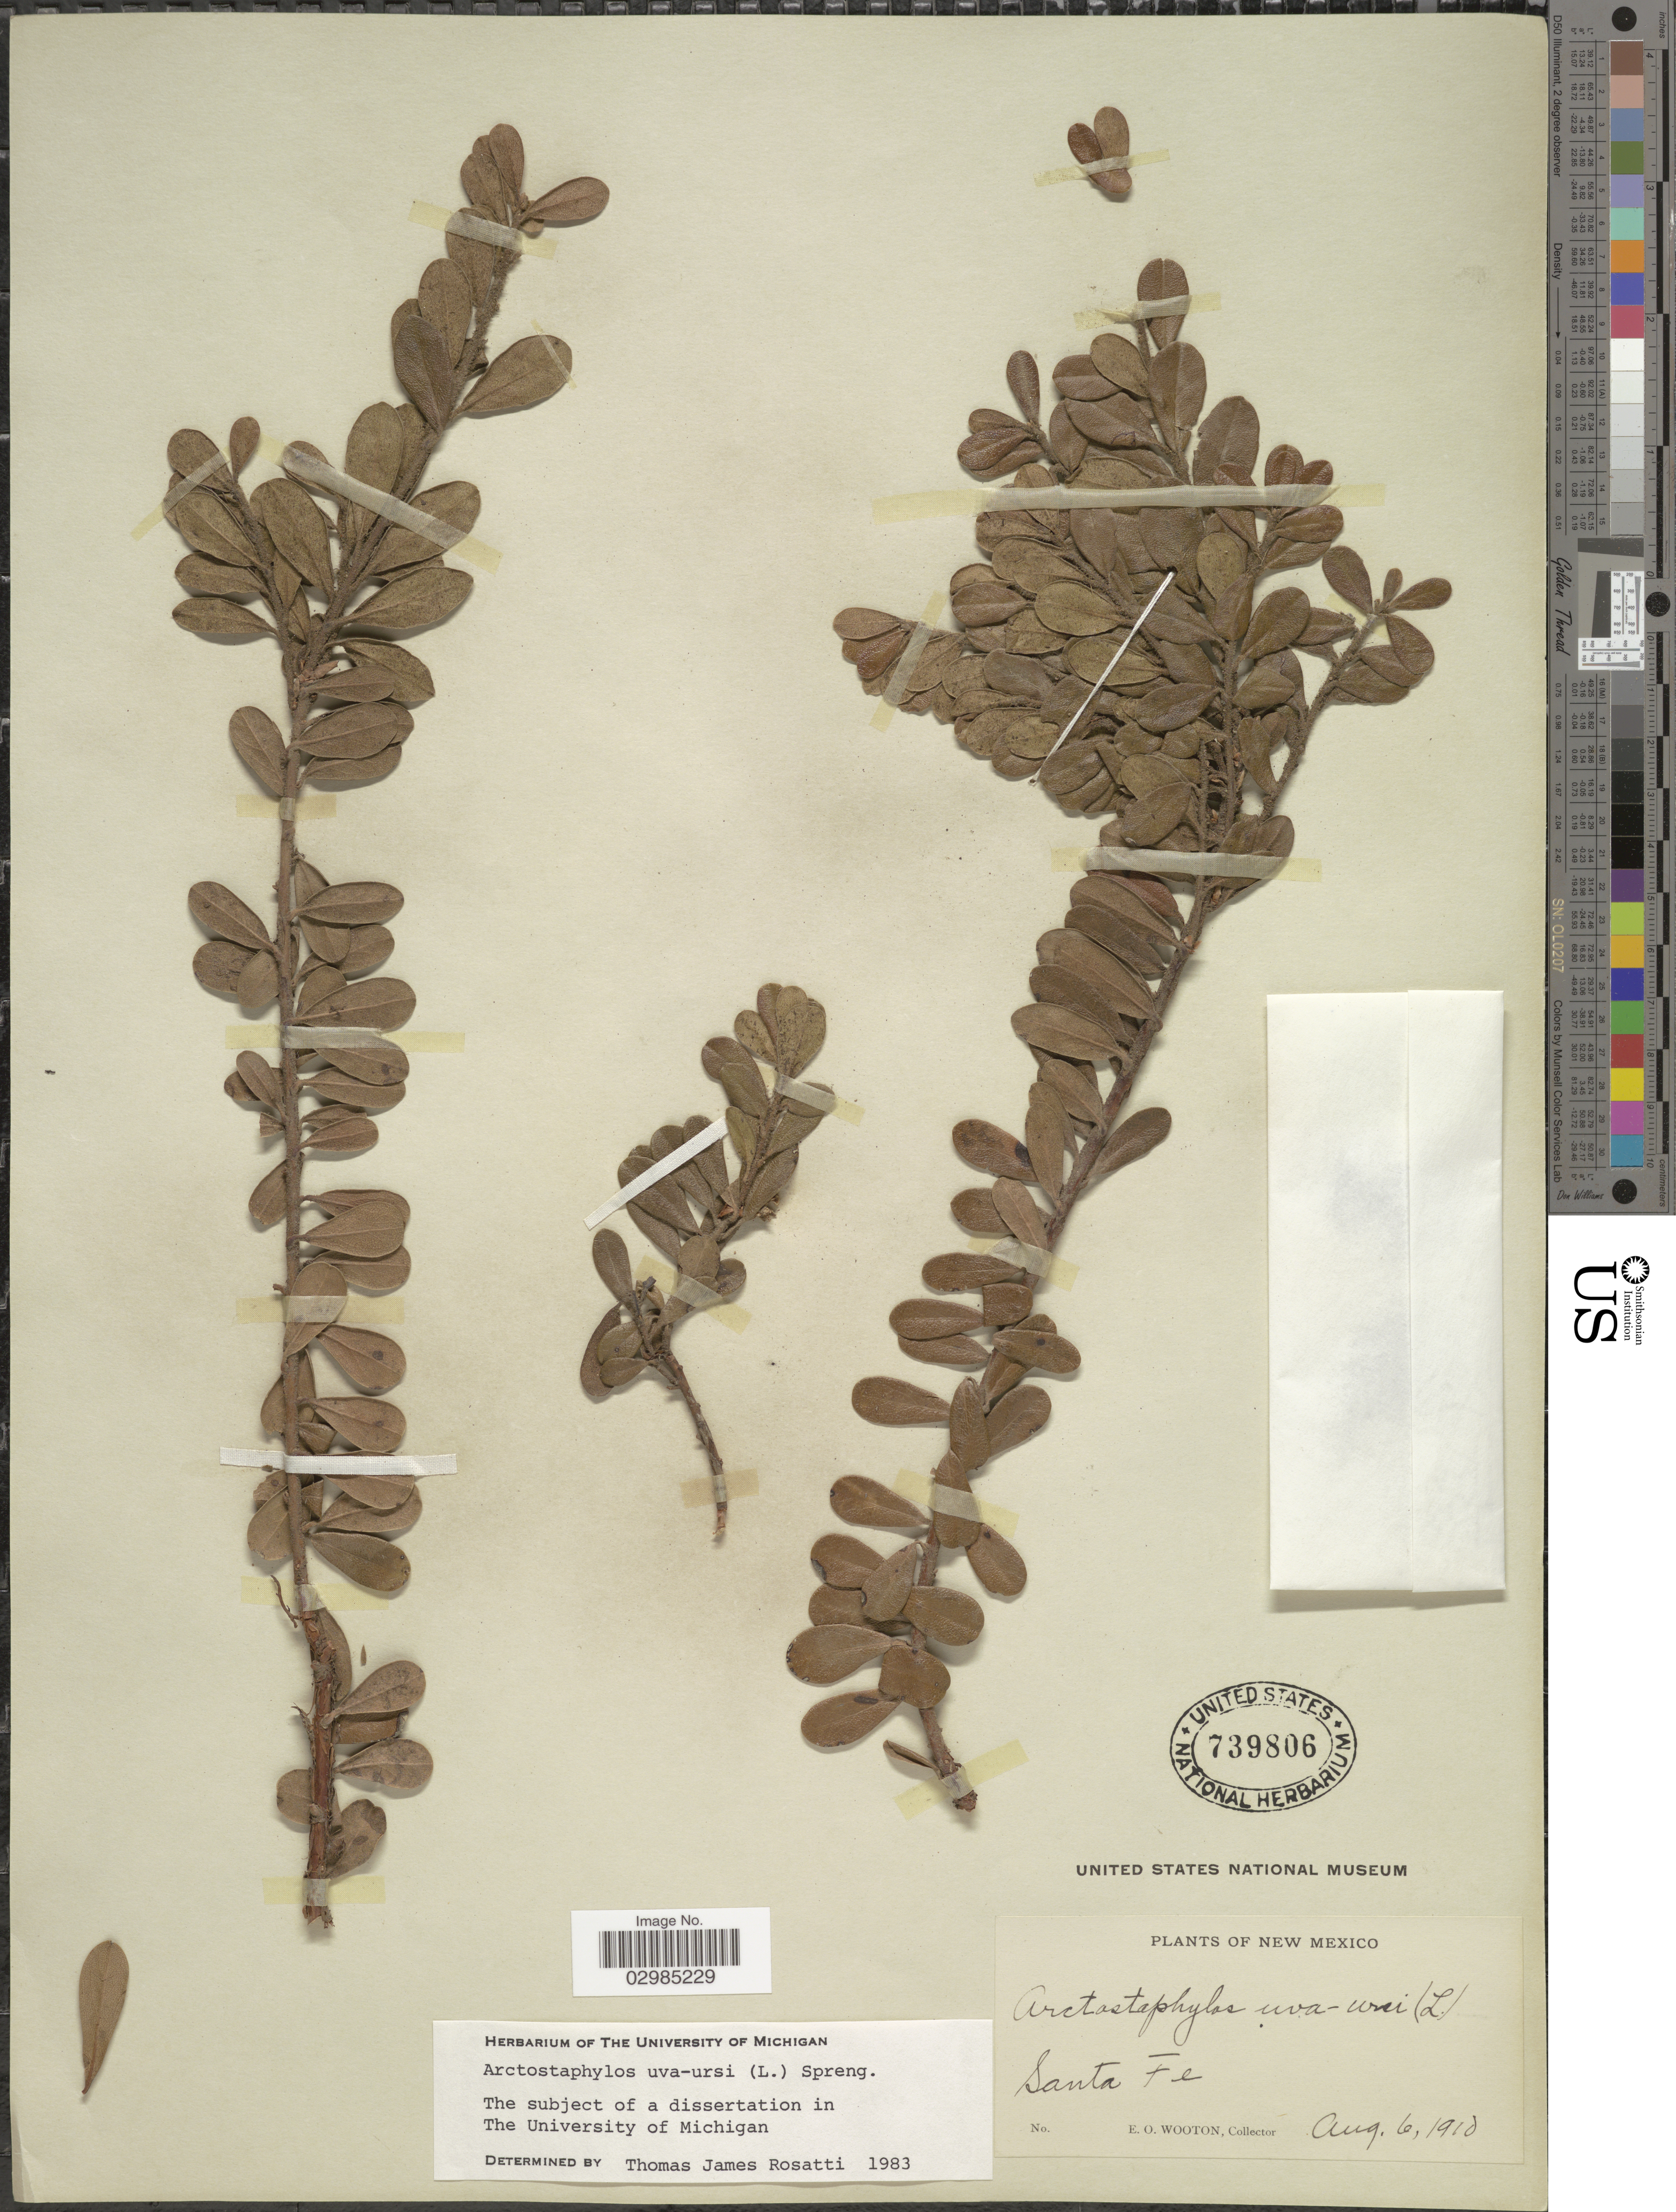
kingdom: Plantae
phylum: Tracheophyta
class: Magnoliopsida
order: Ericales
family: Ericaceae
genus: Arctostaphylos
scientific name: Arctostaphylos uva-ursi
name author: (L.) Spreng.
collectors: E. O. Wooton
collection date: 1910-08-06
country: United States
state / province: New Mexico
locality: Santa Fe.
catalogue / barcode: US 739806